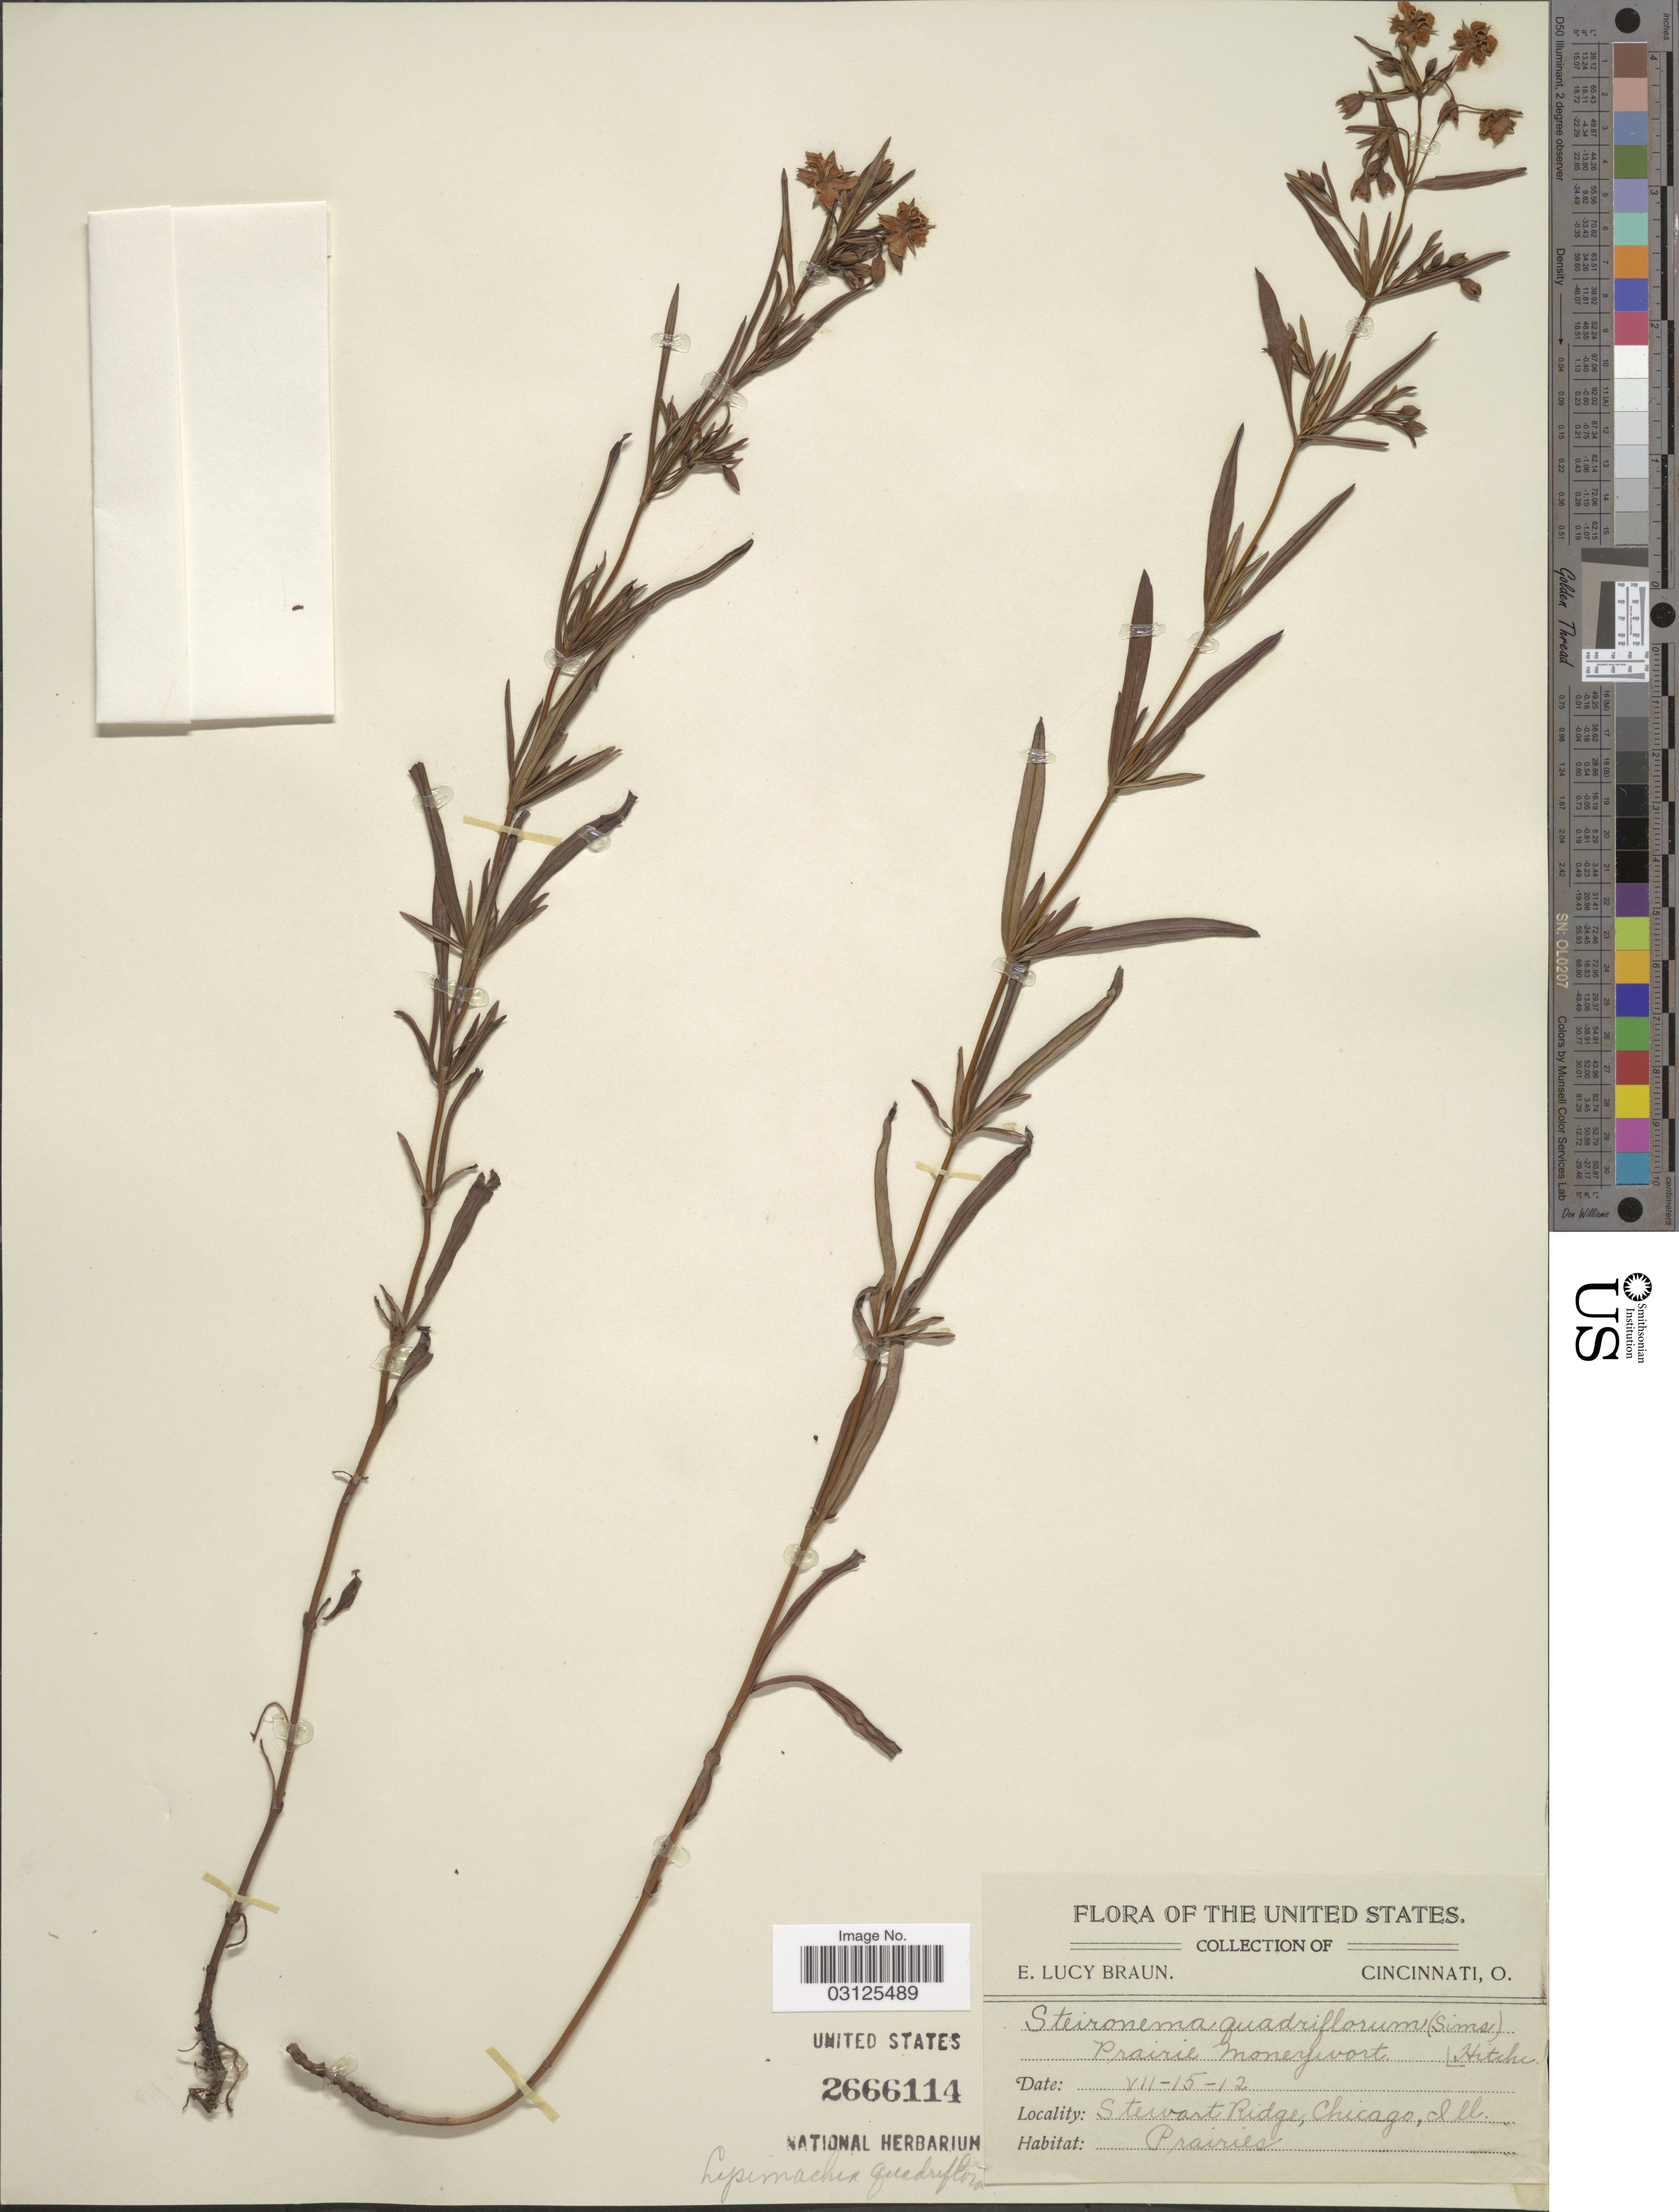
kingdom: Plantae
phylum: Tracheophyta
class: Magnoliopsida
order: Ericales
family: Primulaceae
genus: Steironema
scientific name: Steironema quadriflorum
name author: (Sims) Hitchc.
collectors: E. L. Braun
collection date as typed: Transcribed d/m/y: 15/7/12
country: United States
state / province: Illinois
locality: Stewart Ridge, Chicago, Ill.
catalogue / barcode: US 2666114